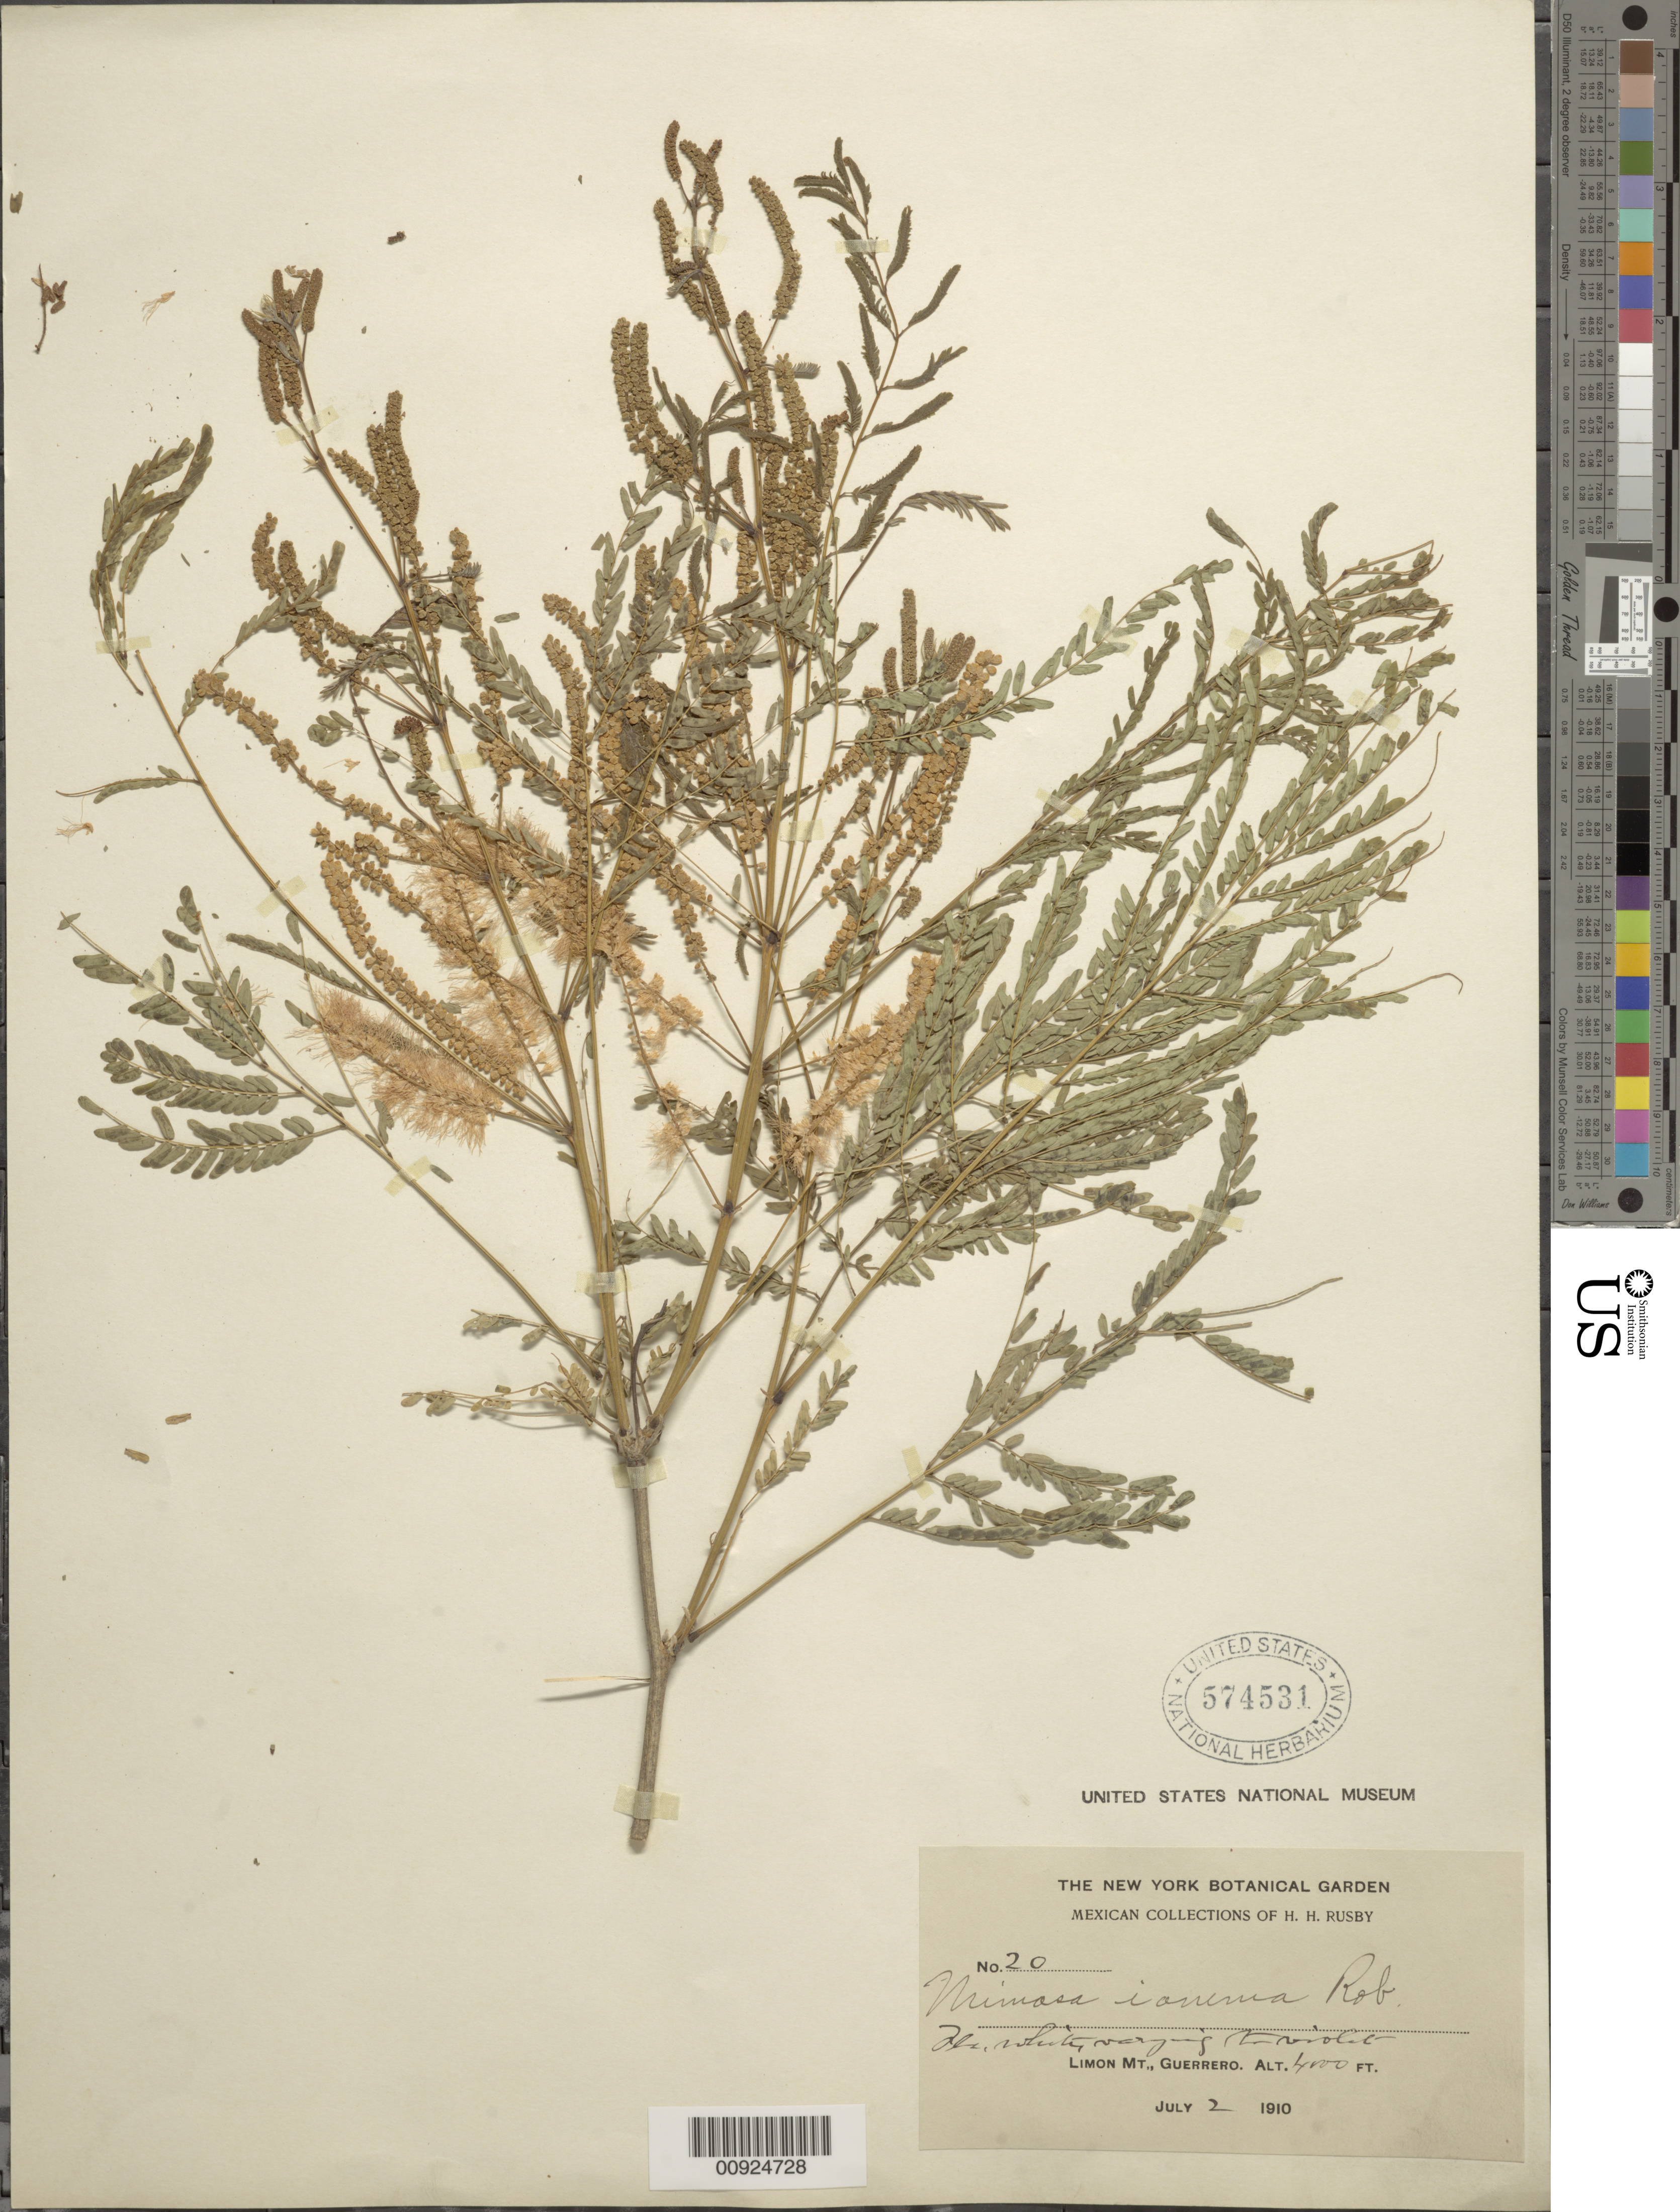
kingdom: Plantae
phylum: Tracheophyta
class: Magnoliopsida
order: Fabales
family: Fabaceae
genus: Mimosa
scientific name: Mimosa ionema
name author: B.L. Rob.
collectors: H. H. Rusby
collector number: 20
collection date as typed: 02 Jul 1910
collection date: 1910-07-02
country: Mexico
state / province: Guerrero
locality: Limon Mt., Guerrero.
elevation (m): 1219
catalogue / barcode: US 574531